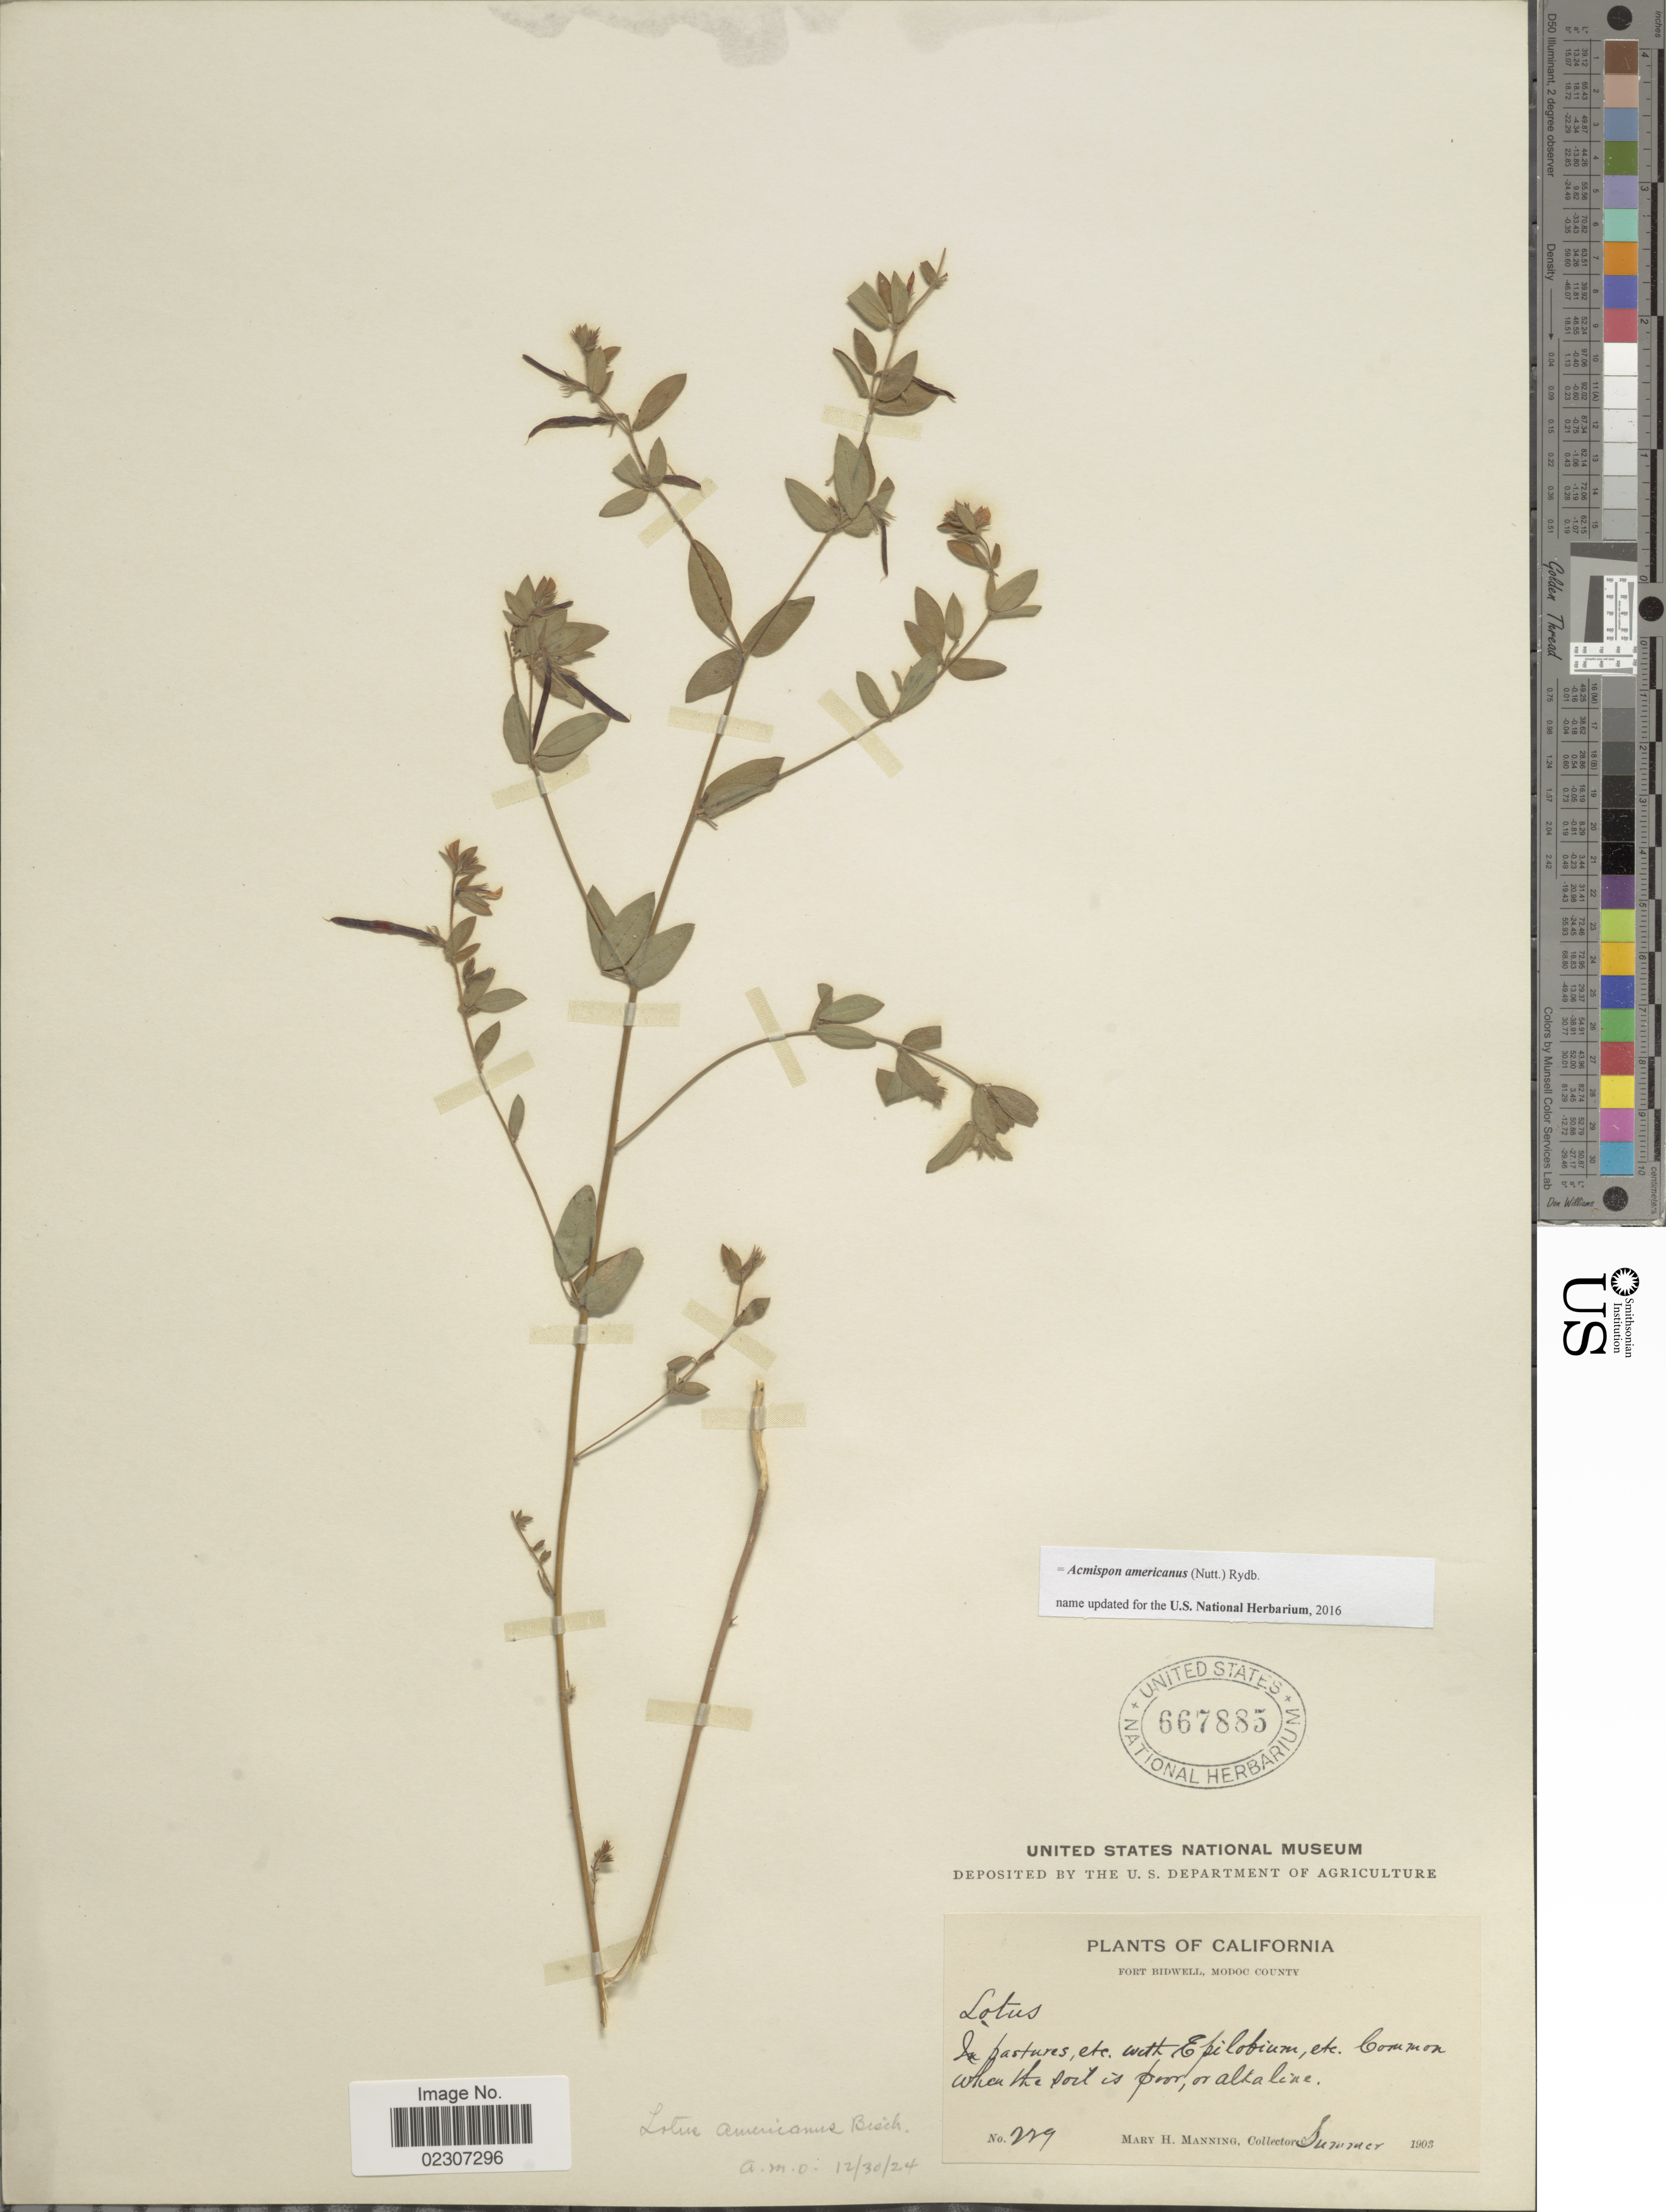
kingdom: Plantae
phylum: Tracheophyta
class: Magnoliopsida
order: Fabales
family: Fabaceae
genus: Acmispon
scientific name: Acmispon americanus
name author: (Nutt.) Rydb.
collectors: M. Manning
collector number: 229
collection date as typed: Summer 1903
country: United States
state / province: California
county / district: Modoc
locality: California, Fort Bidwell, Modoc County.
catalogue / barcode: US 667885